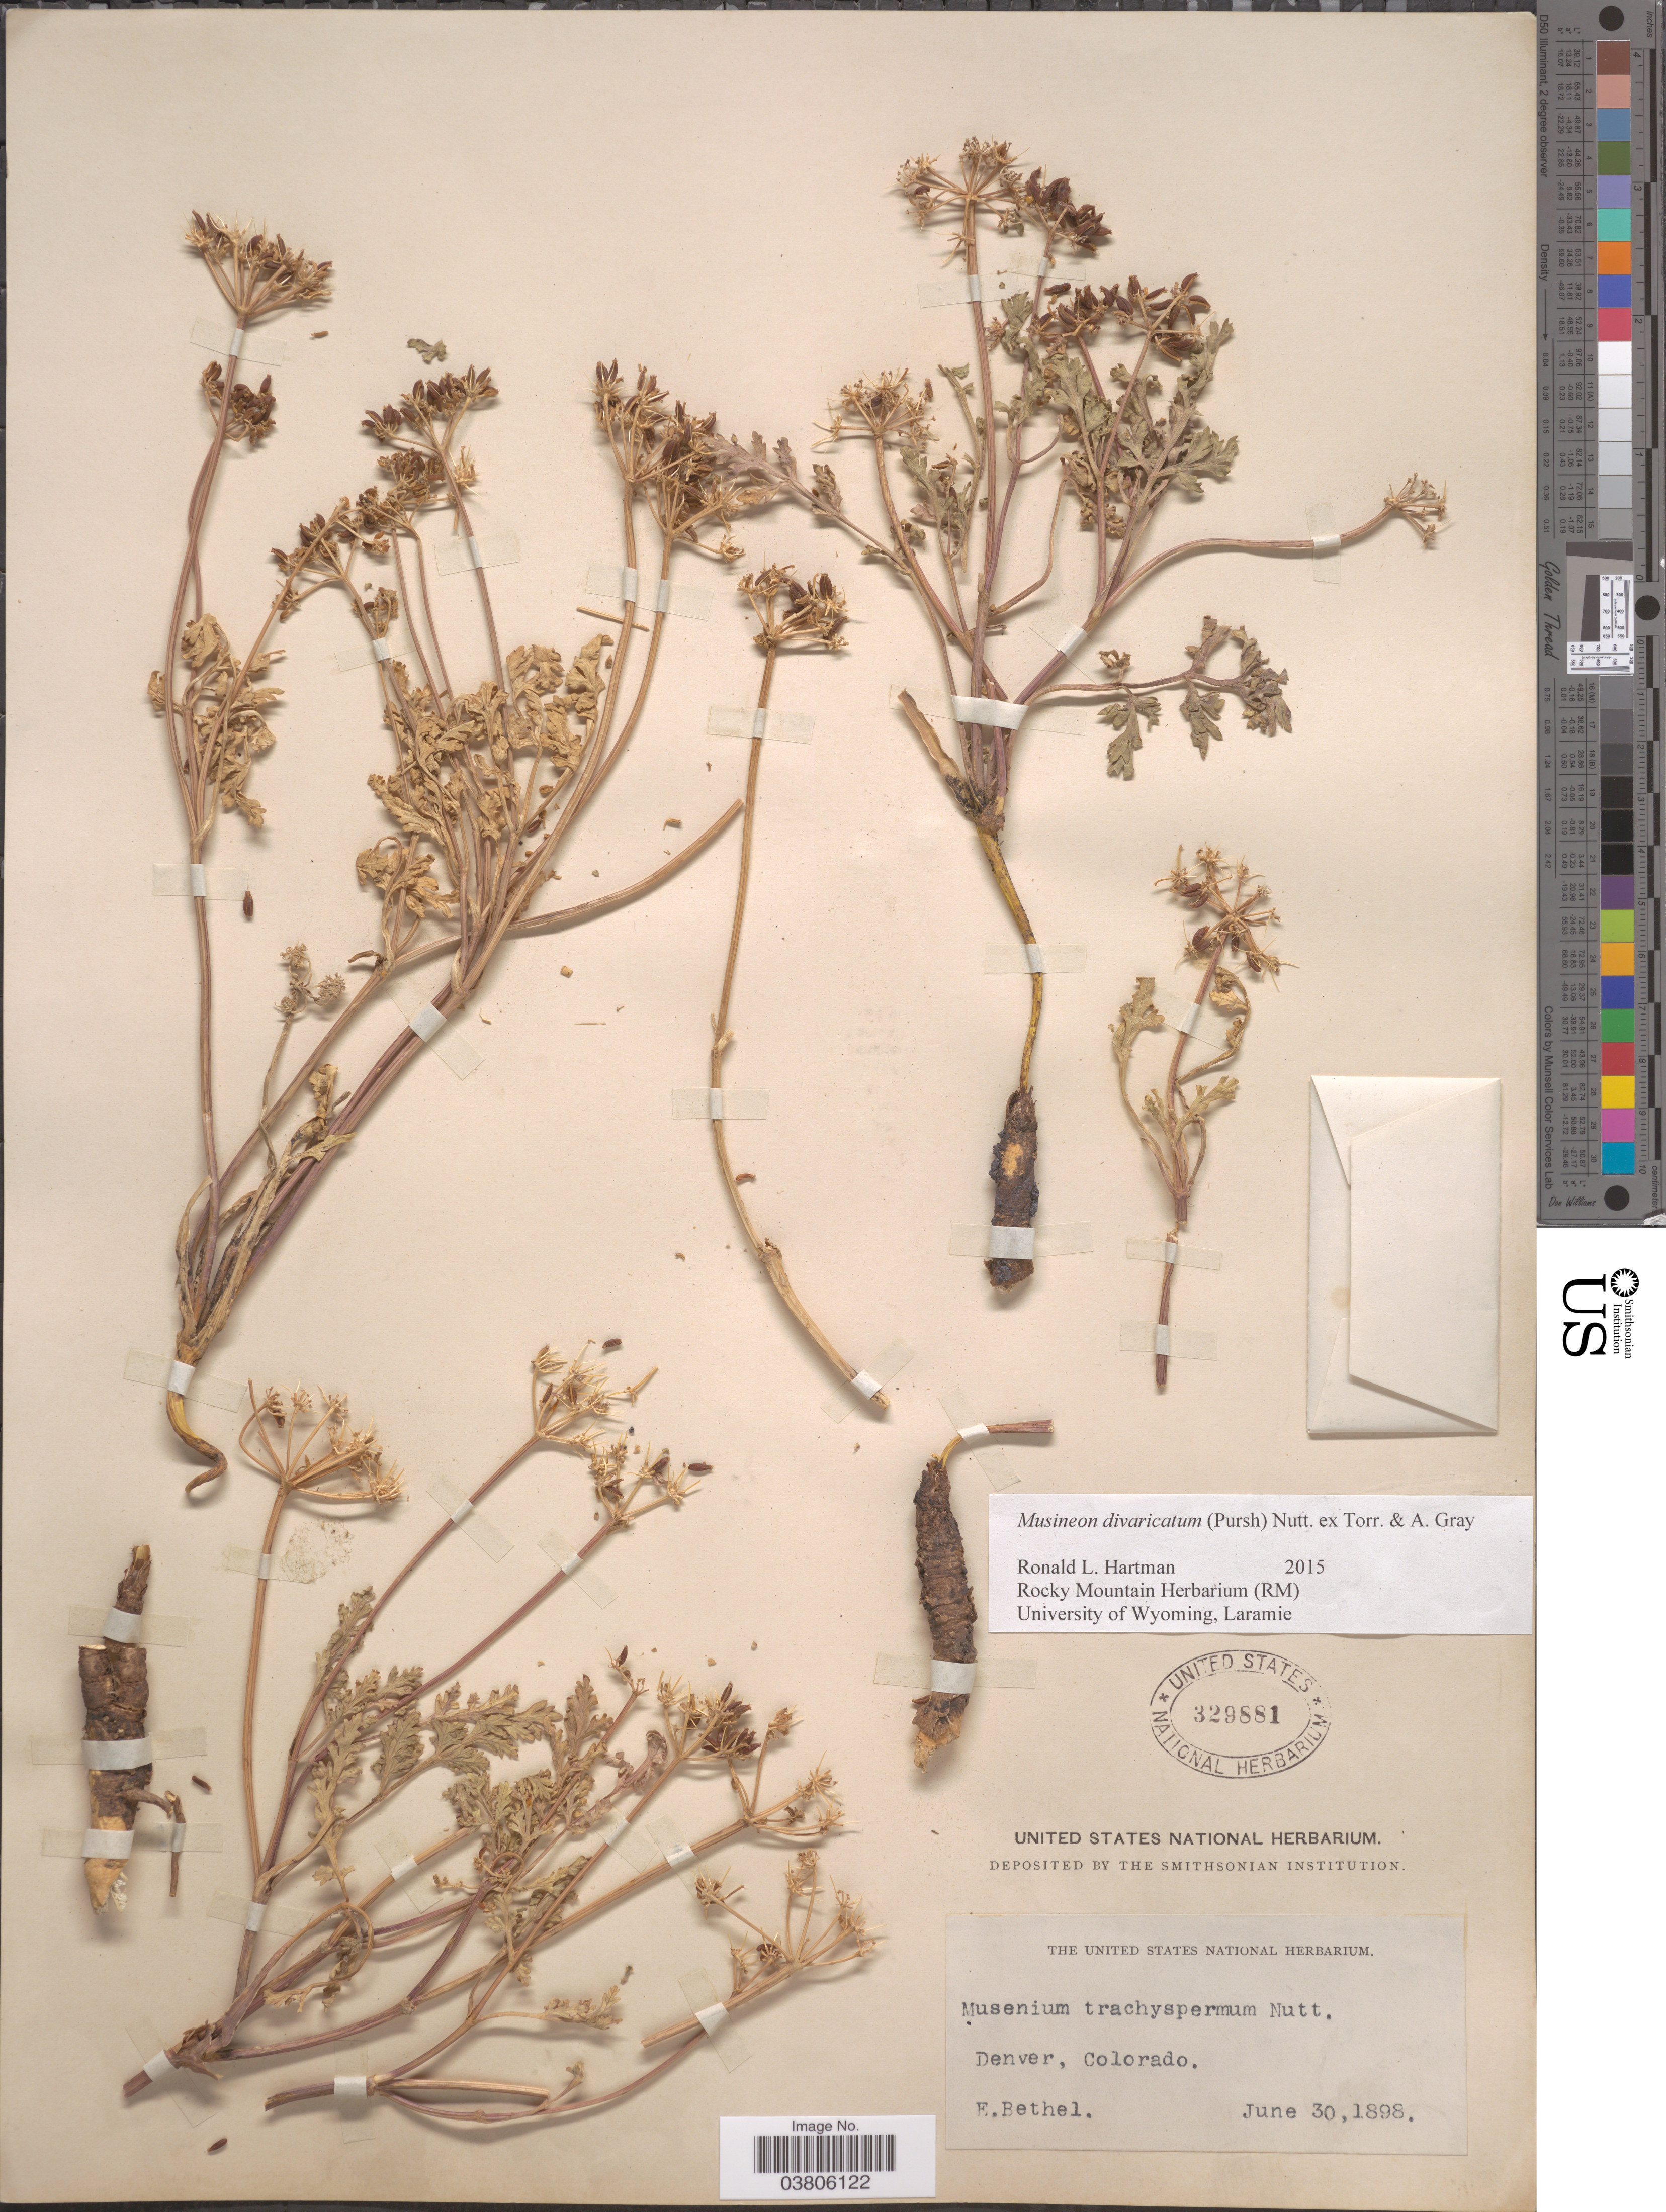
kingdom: Plantae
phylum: Tracheophyta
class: Magnoliopsida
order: Apiales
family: Apiaceae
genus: Musineon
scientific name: Musineon divaricatum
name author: (Pursh) Nutt.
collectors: E. Bethel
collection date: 1898-06-30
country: United States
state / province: Colorado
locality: Denver.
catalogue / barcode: US 329881